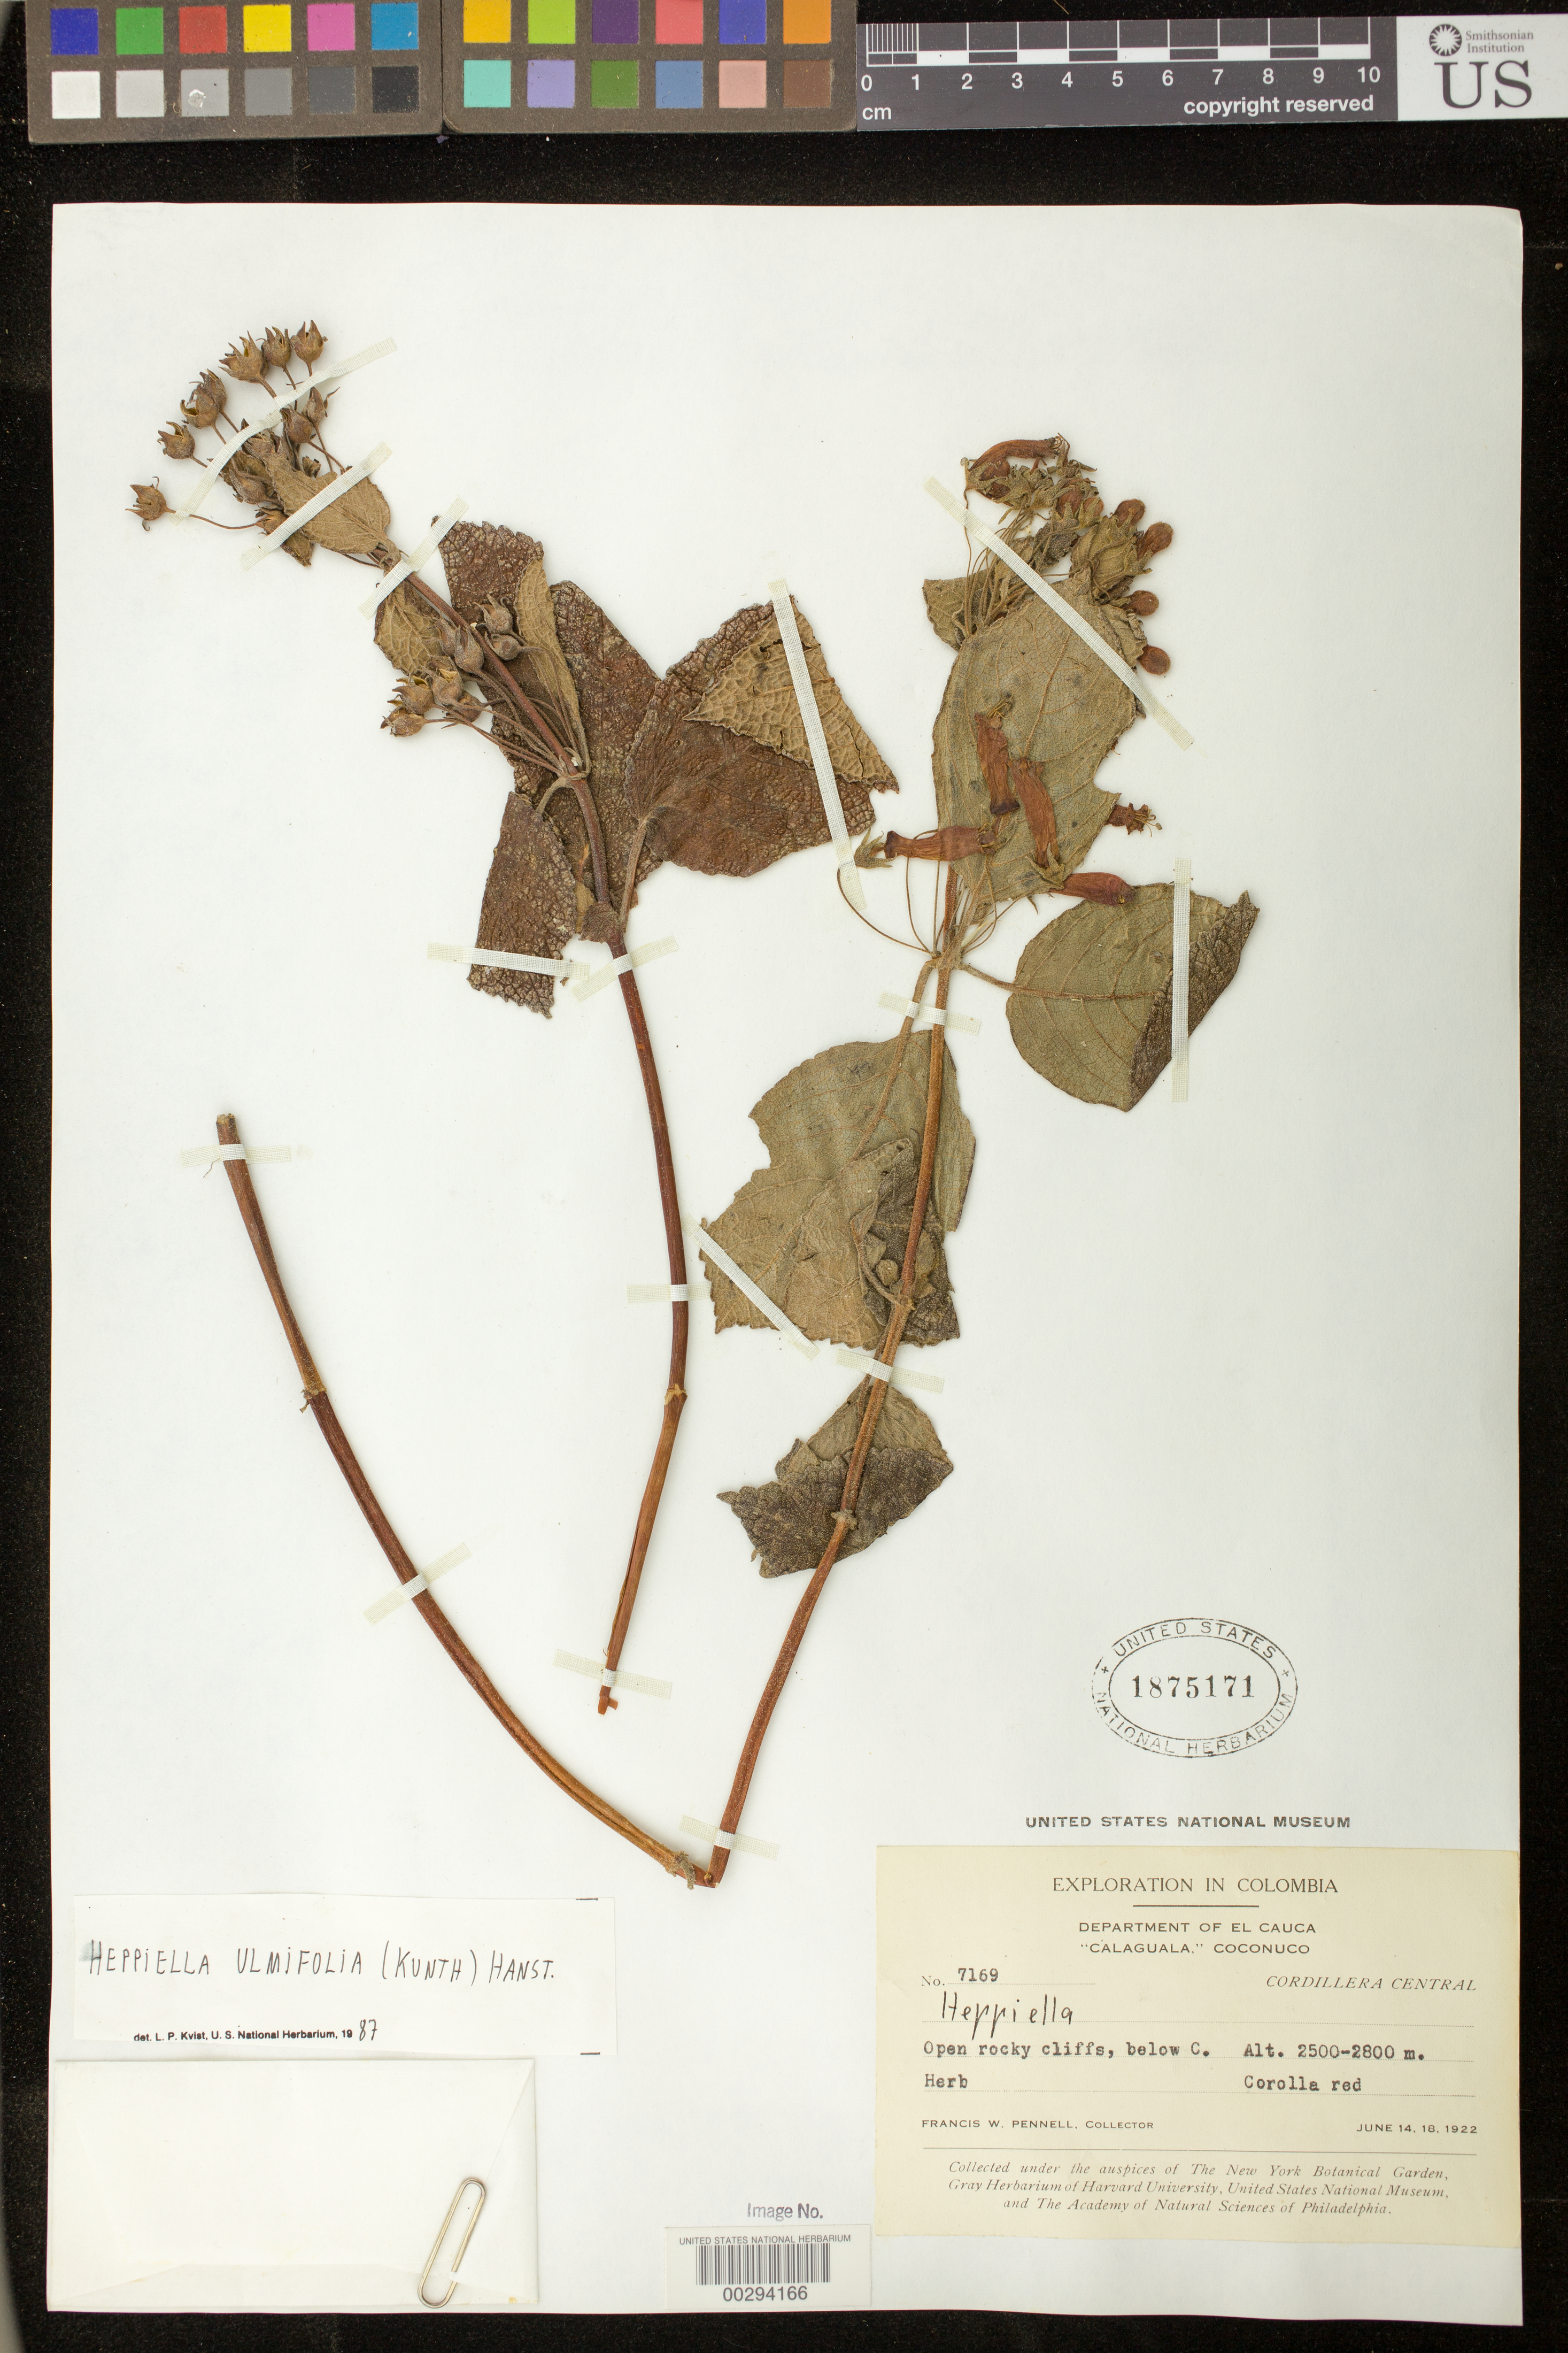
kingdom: Plantae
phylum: Tracheophyta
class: Magnoliopsida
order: Lamiales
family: Gesneriaceae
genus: Heppiella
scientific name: Heppiella ulmifolia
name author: (Kunth) Hanst.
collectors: F. W. Pennell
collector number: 7169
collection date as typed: Jun 1922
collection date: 1922-06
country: Colombia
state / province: Cauca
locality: Calaguala,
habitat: Open rocky cliffs, below c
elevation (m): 2500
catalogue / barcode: US 1875171